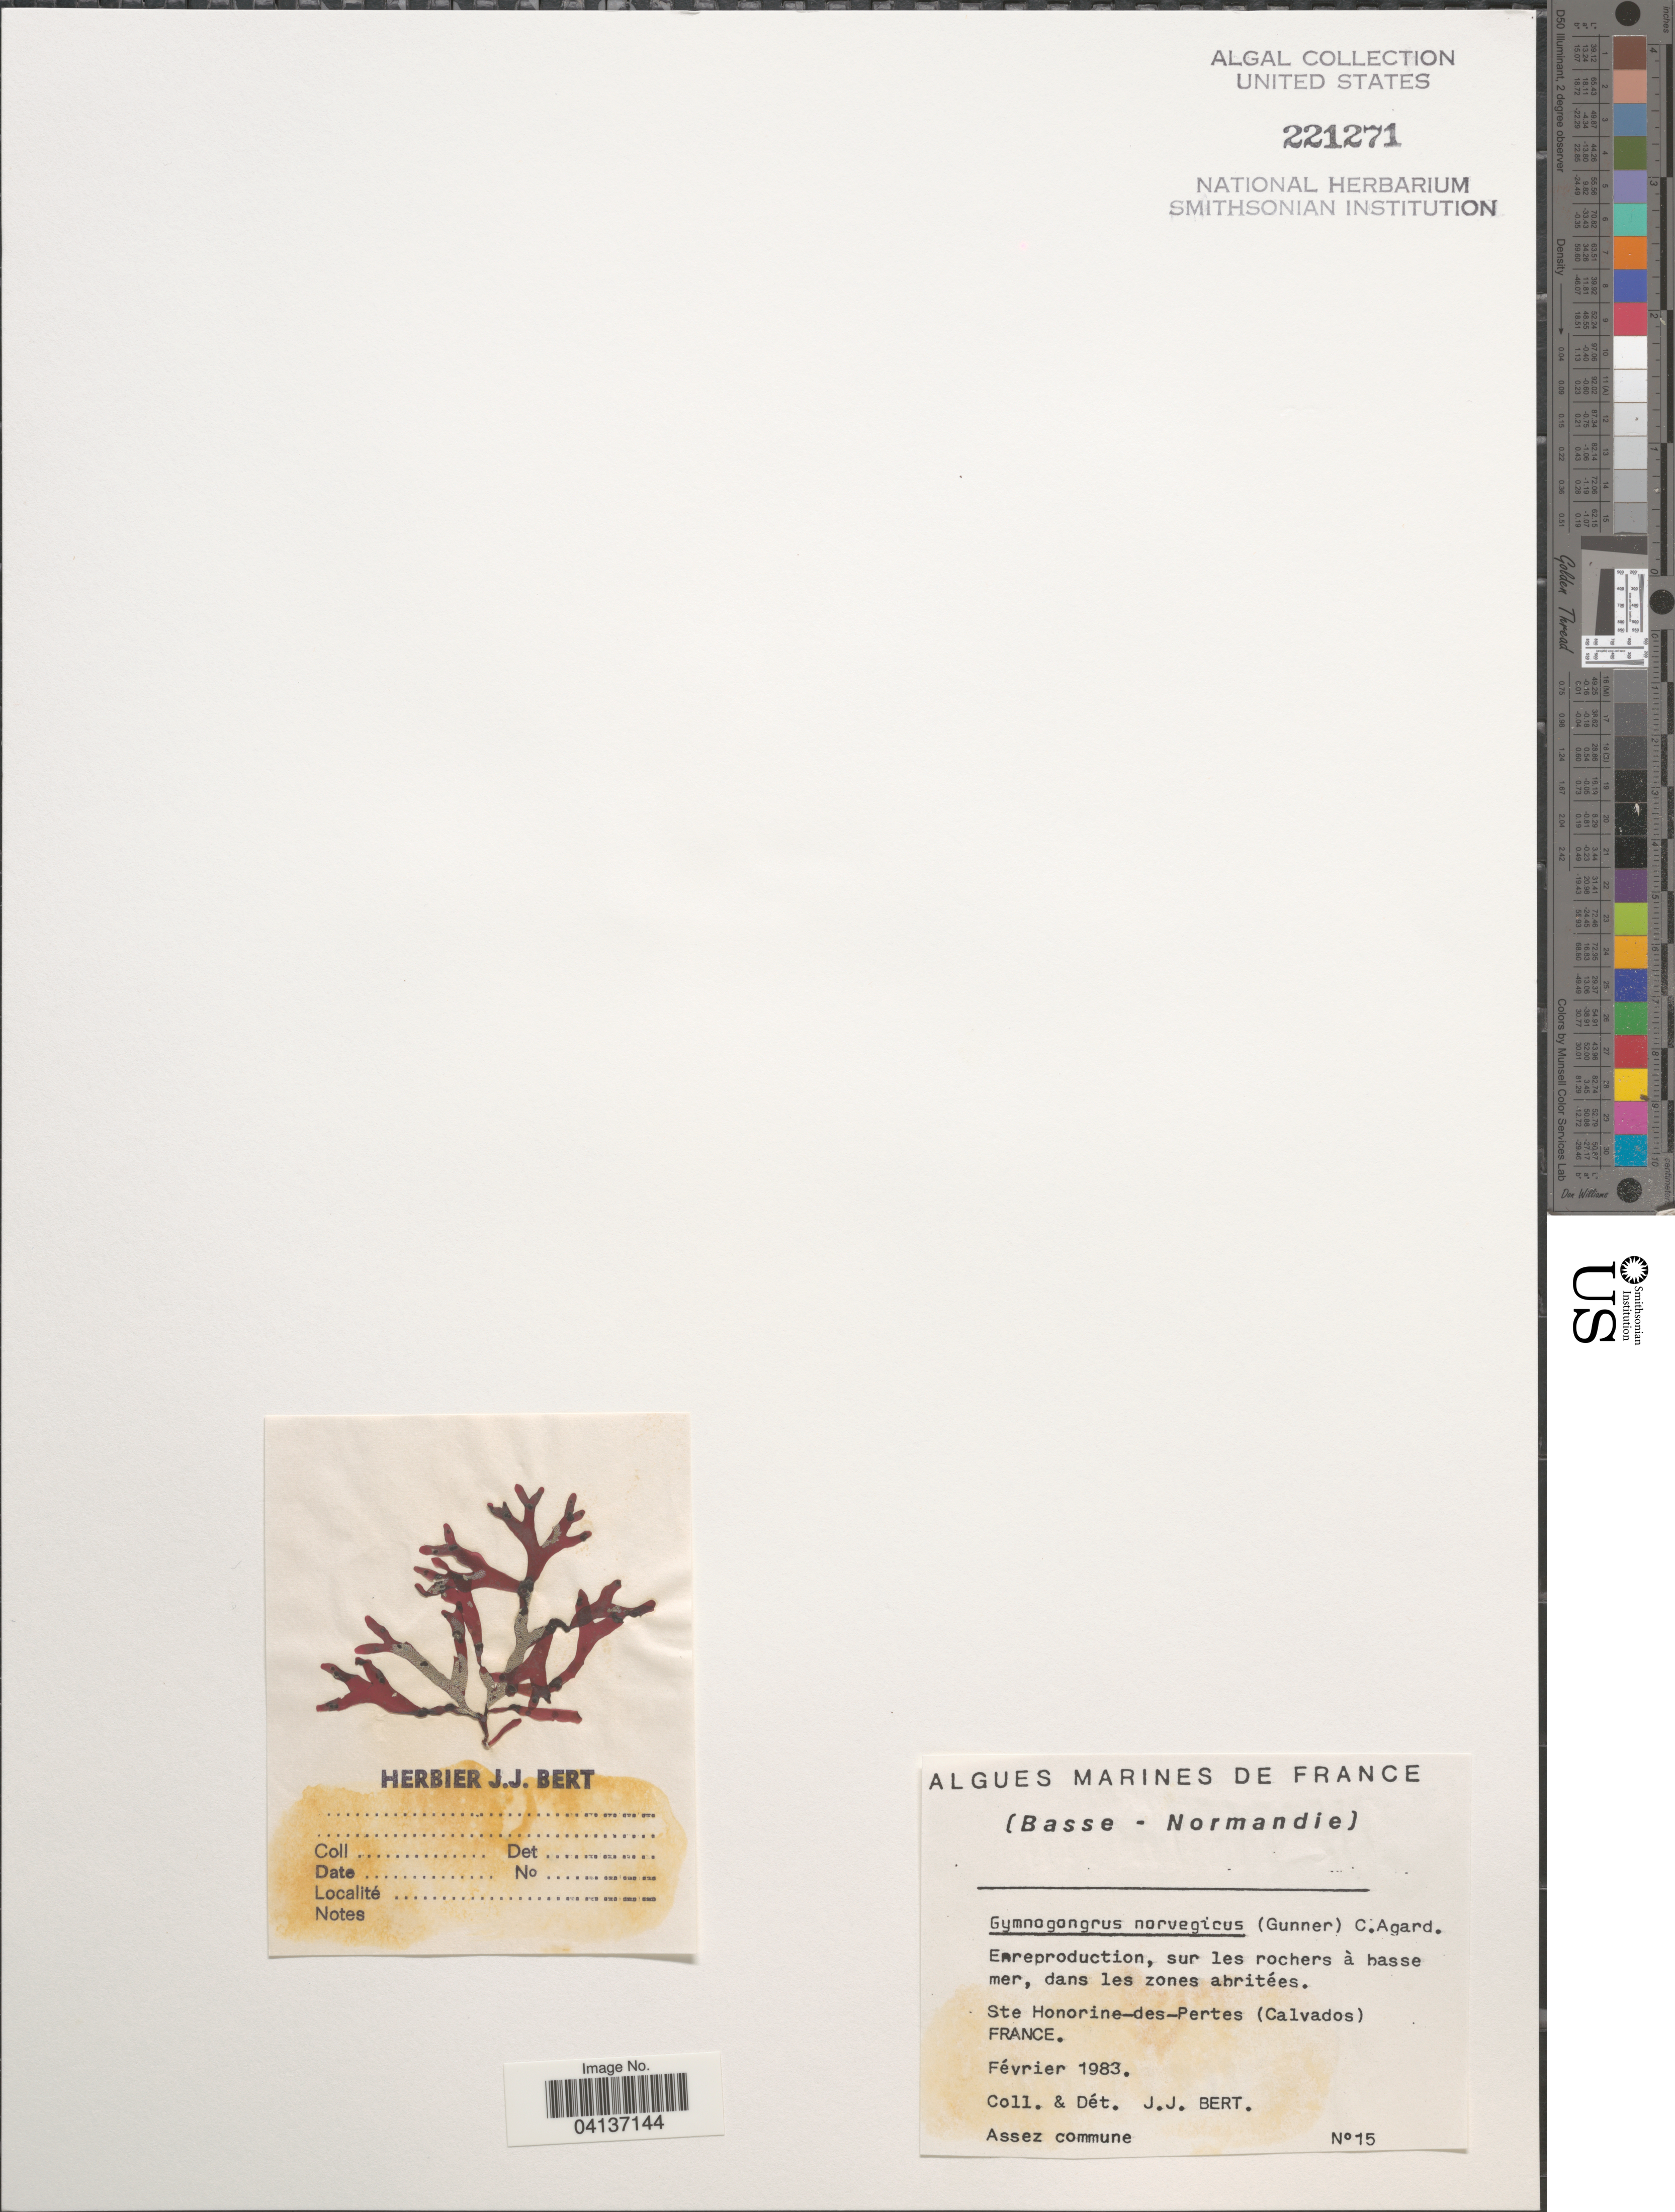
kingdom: Plantae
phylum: Rhodophyta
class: Florideophyceae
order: Gigartinales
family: Gigartinaceae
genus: Chondrus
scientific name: Chondrus crispus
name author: Stackh.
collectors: J. Bert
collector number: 15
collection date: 1983-02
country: France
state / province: Normandie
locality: Ste Honorine-des-Pertes (Calvados).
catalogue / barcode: US 221271